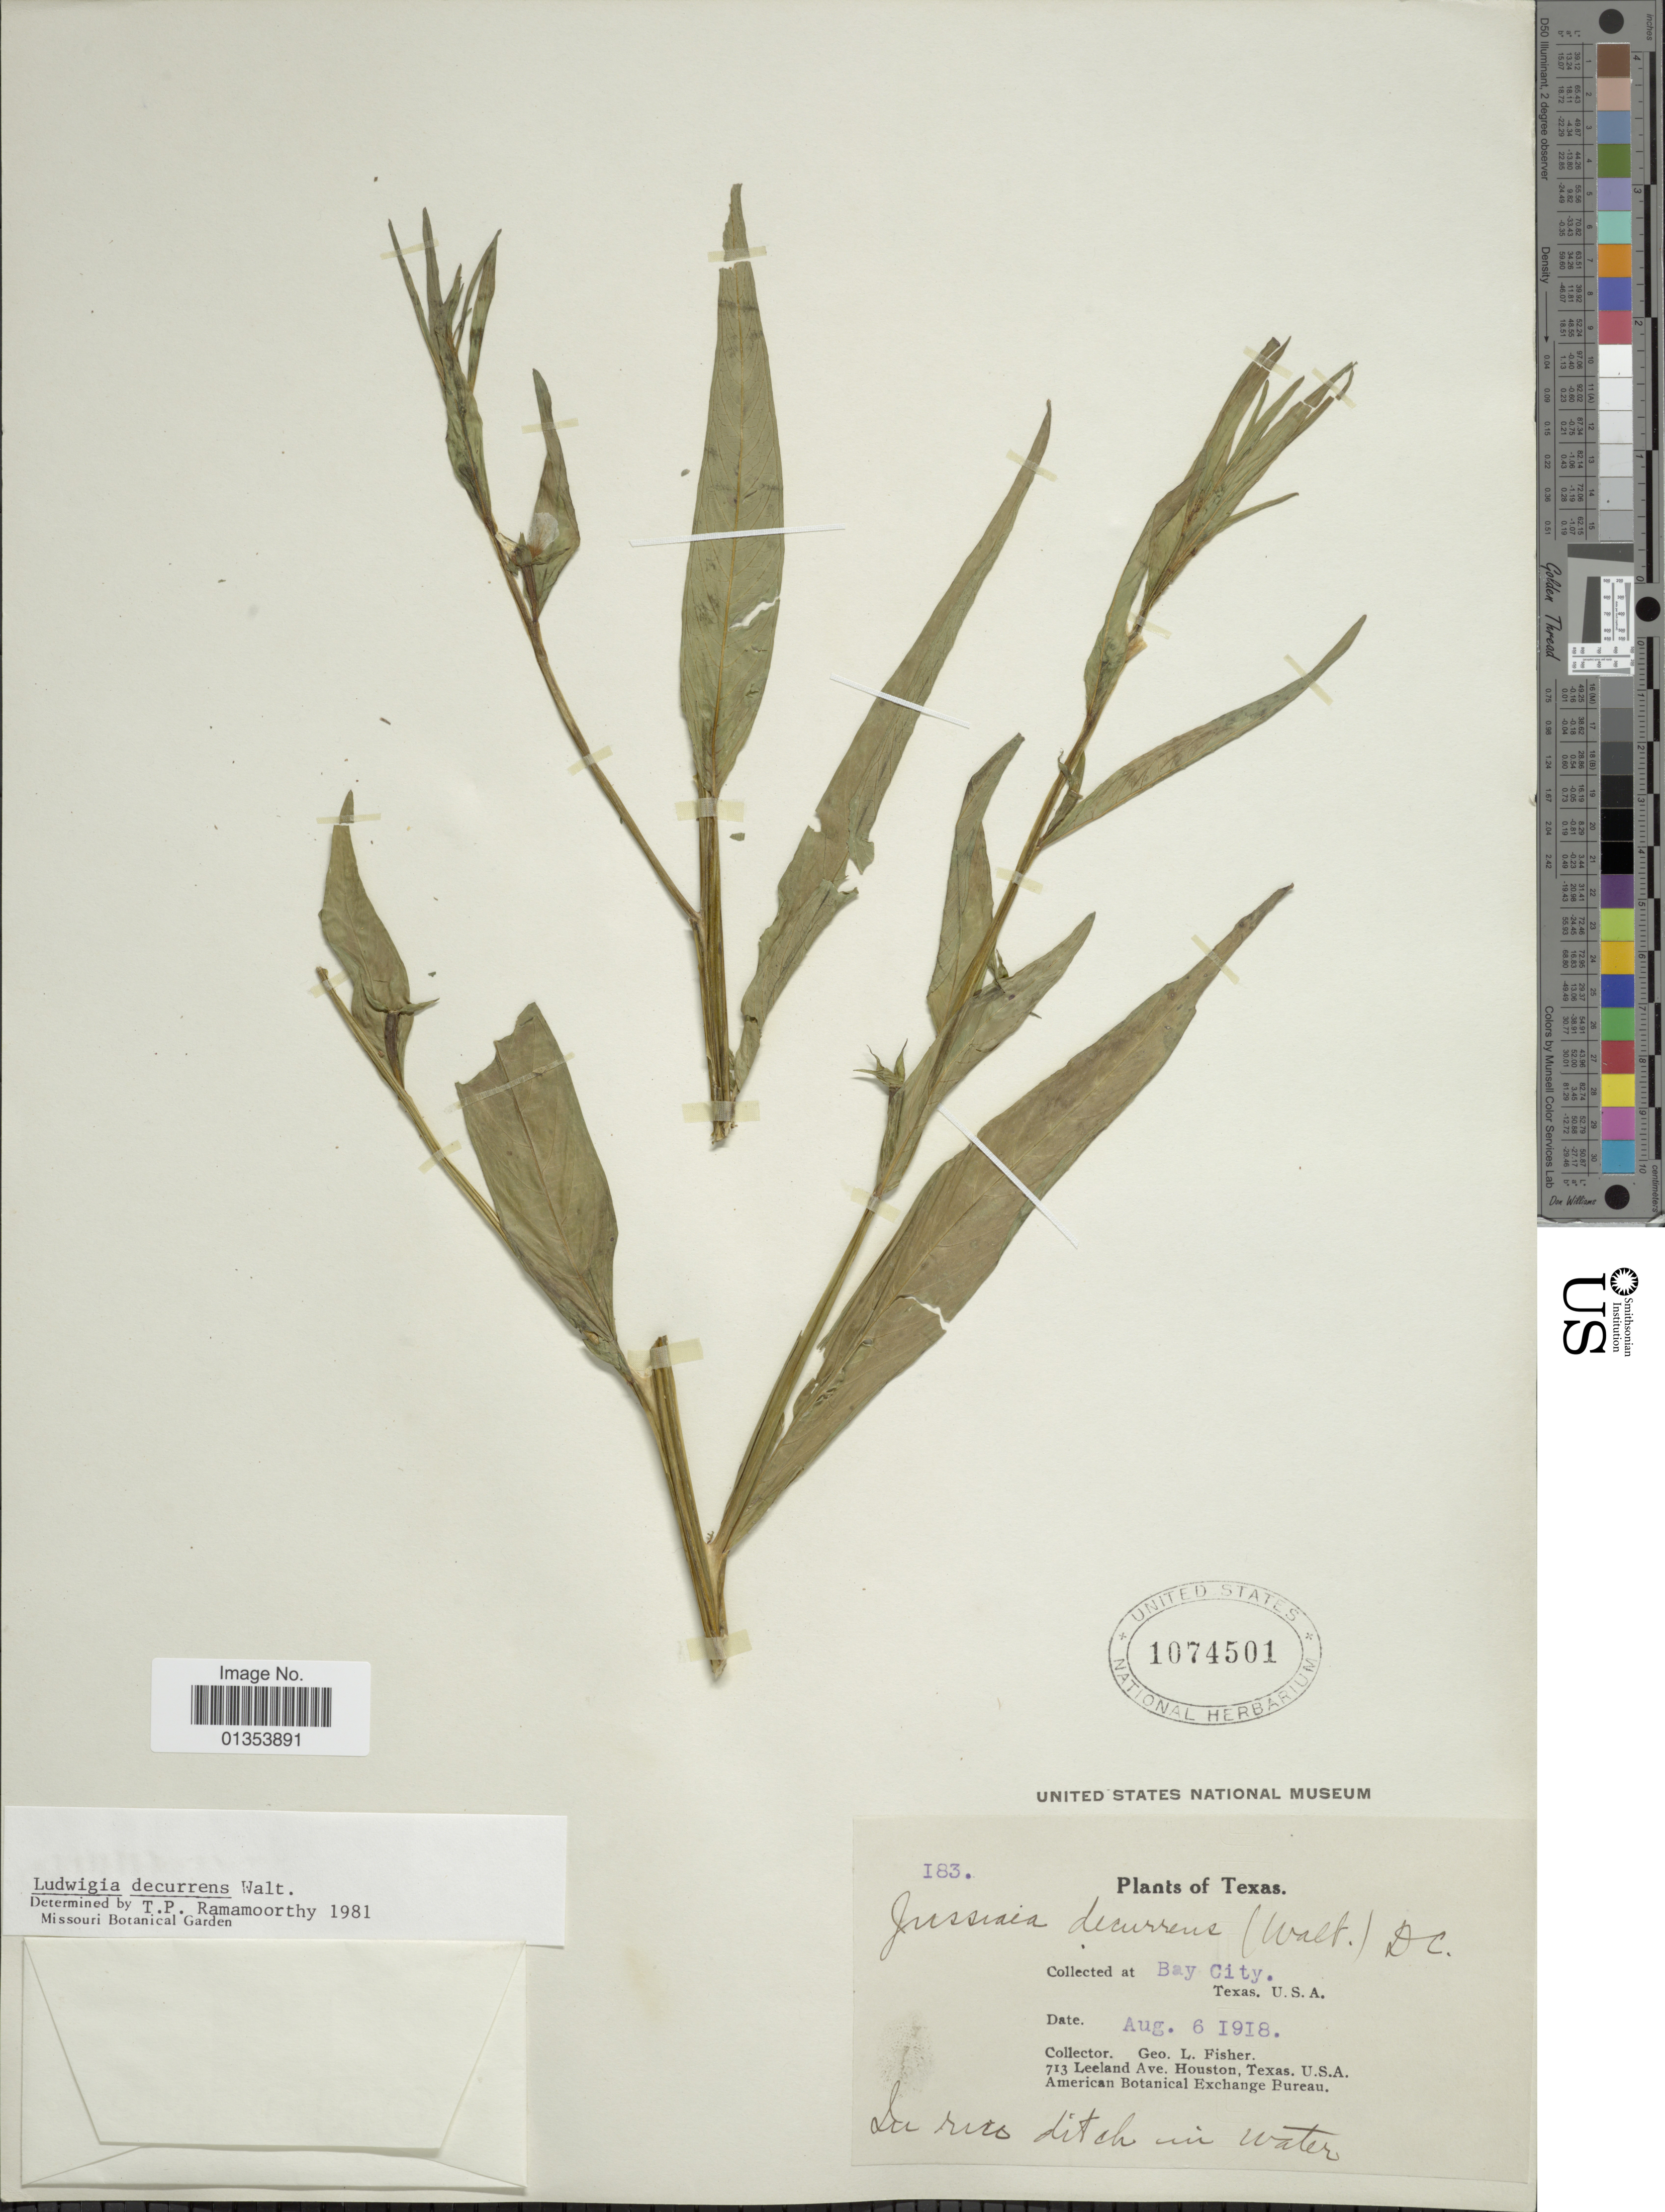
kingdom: Plantae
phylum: Tracheophyta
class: Magnoliopsida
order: Myrtales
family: Onagraceae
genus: Ludwigia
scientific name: Ludwigia decurrens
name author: Walter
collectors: G. L. Fisher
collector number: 183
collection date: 1918-08-06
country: United States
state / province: Texas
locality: Bay City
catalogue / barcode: US 1074501